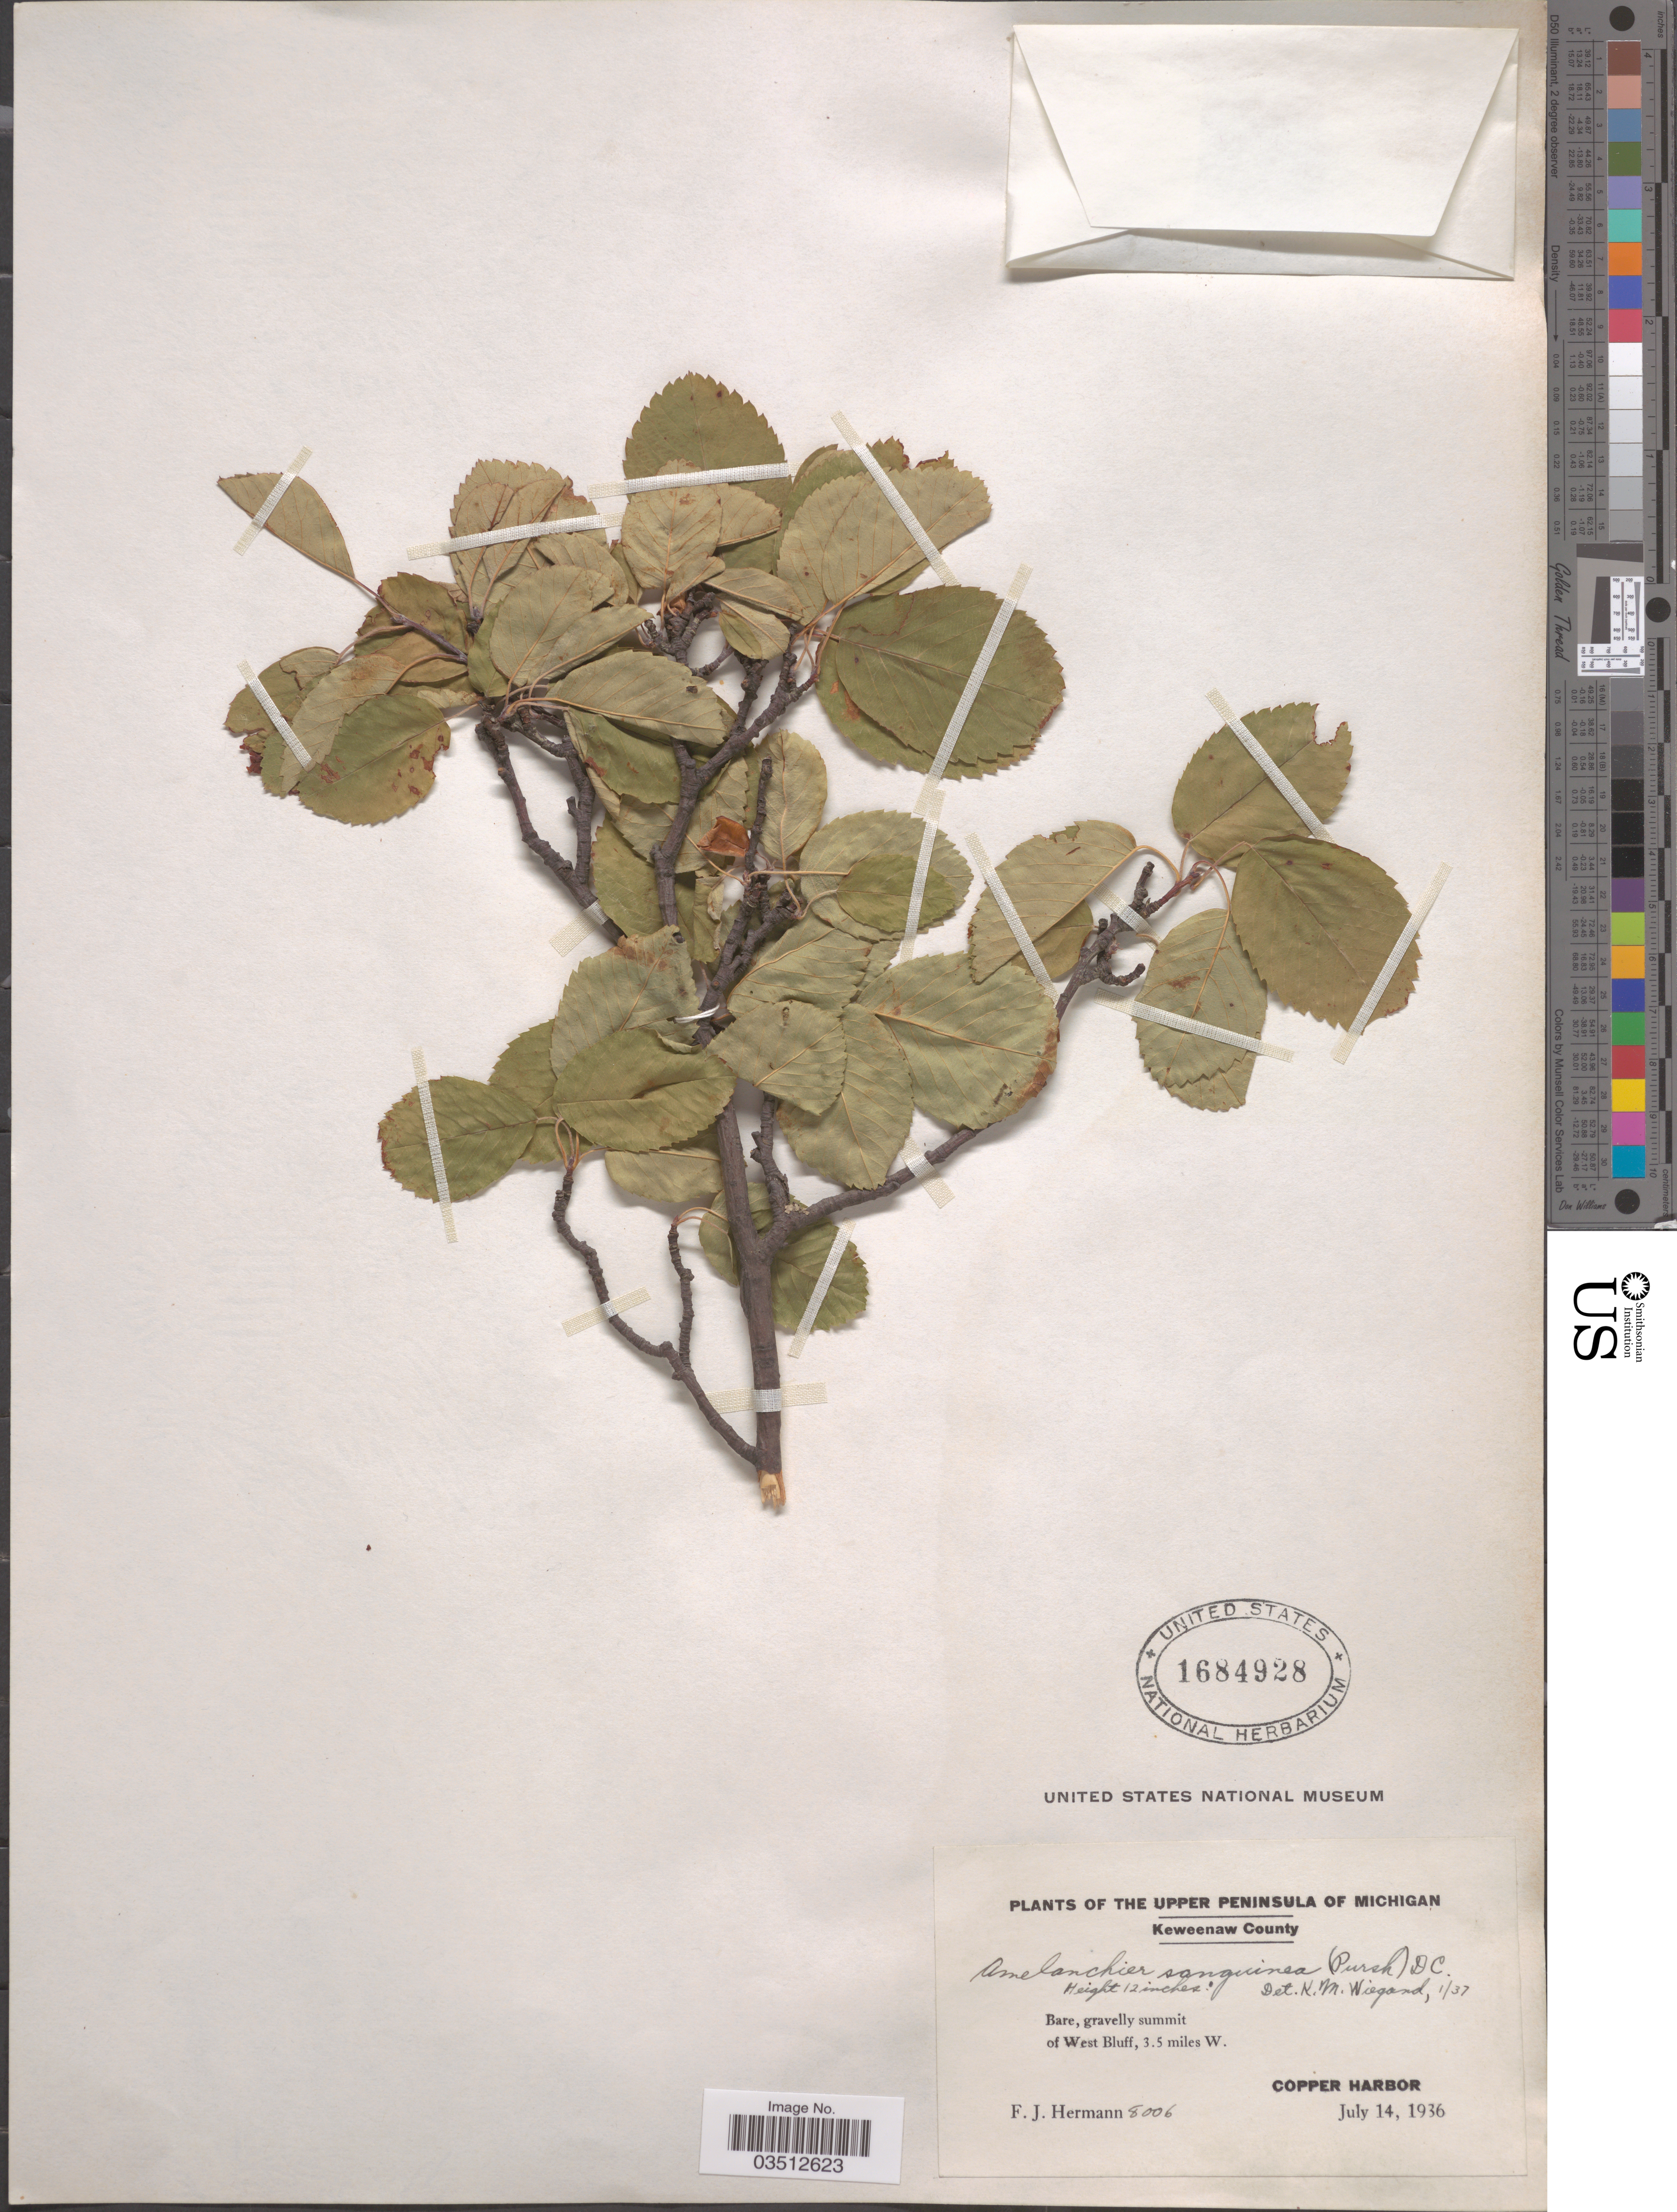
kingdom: Plantae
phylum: Tracheophyta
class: Magnoliopsida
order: Rosales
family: Rosaceae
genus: Amelanchier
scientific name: Amelanchier sanguinea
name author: (Pursh) DC.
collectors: F. J. Hermann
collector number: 8006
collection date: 1936-07-14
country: United States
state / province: Michigan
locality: The Upper Peninsula of Michigan. Keweenaw County. Bare, gravelly summit of West Bluff, 3.5 miles W. Copper Harbor.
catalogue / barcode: US 1684928